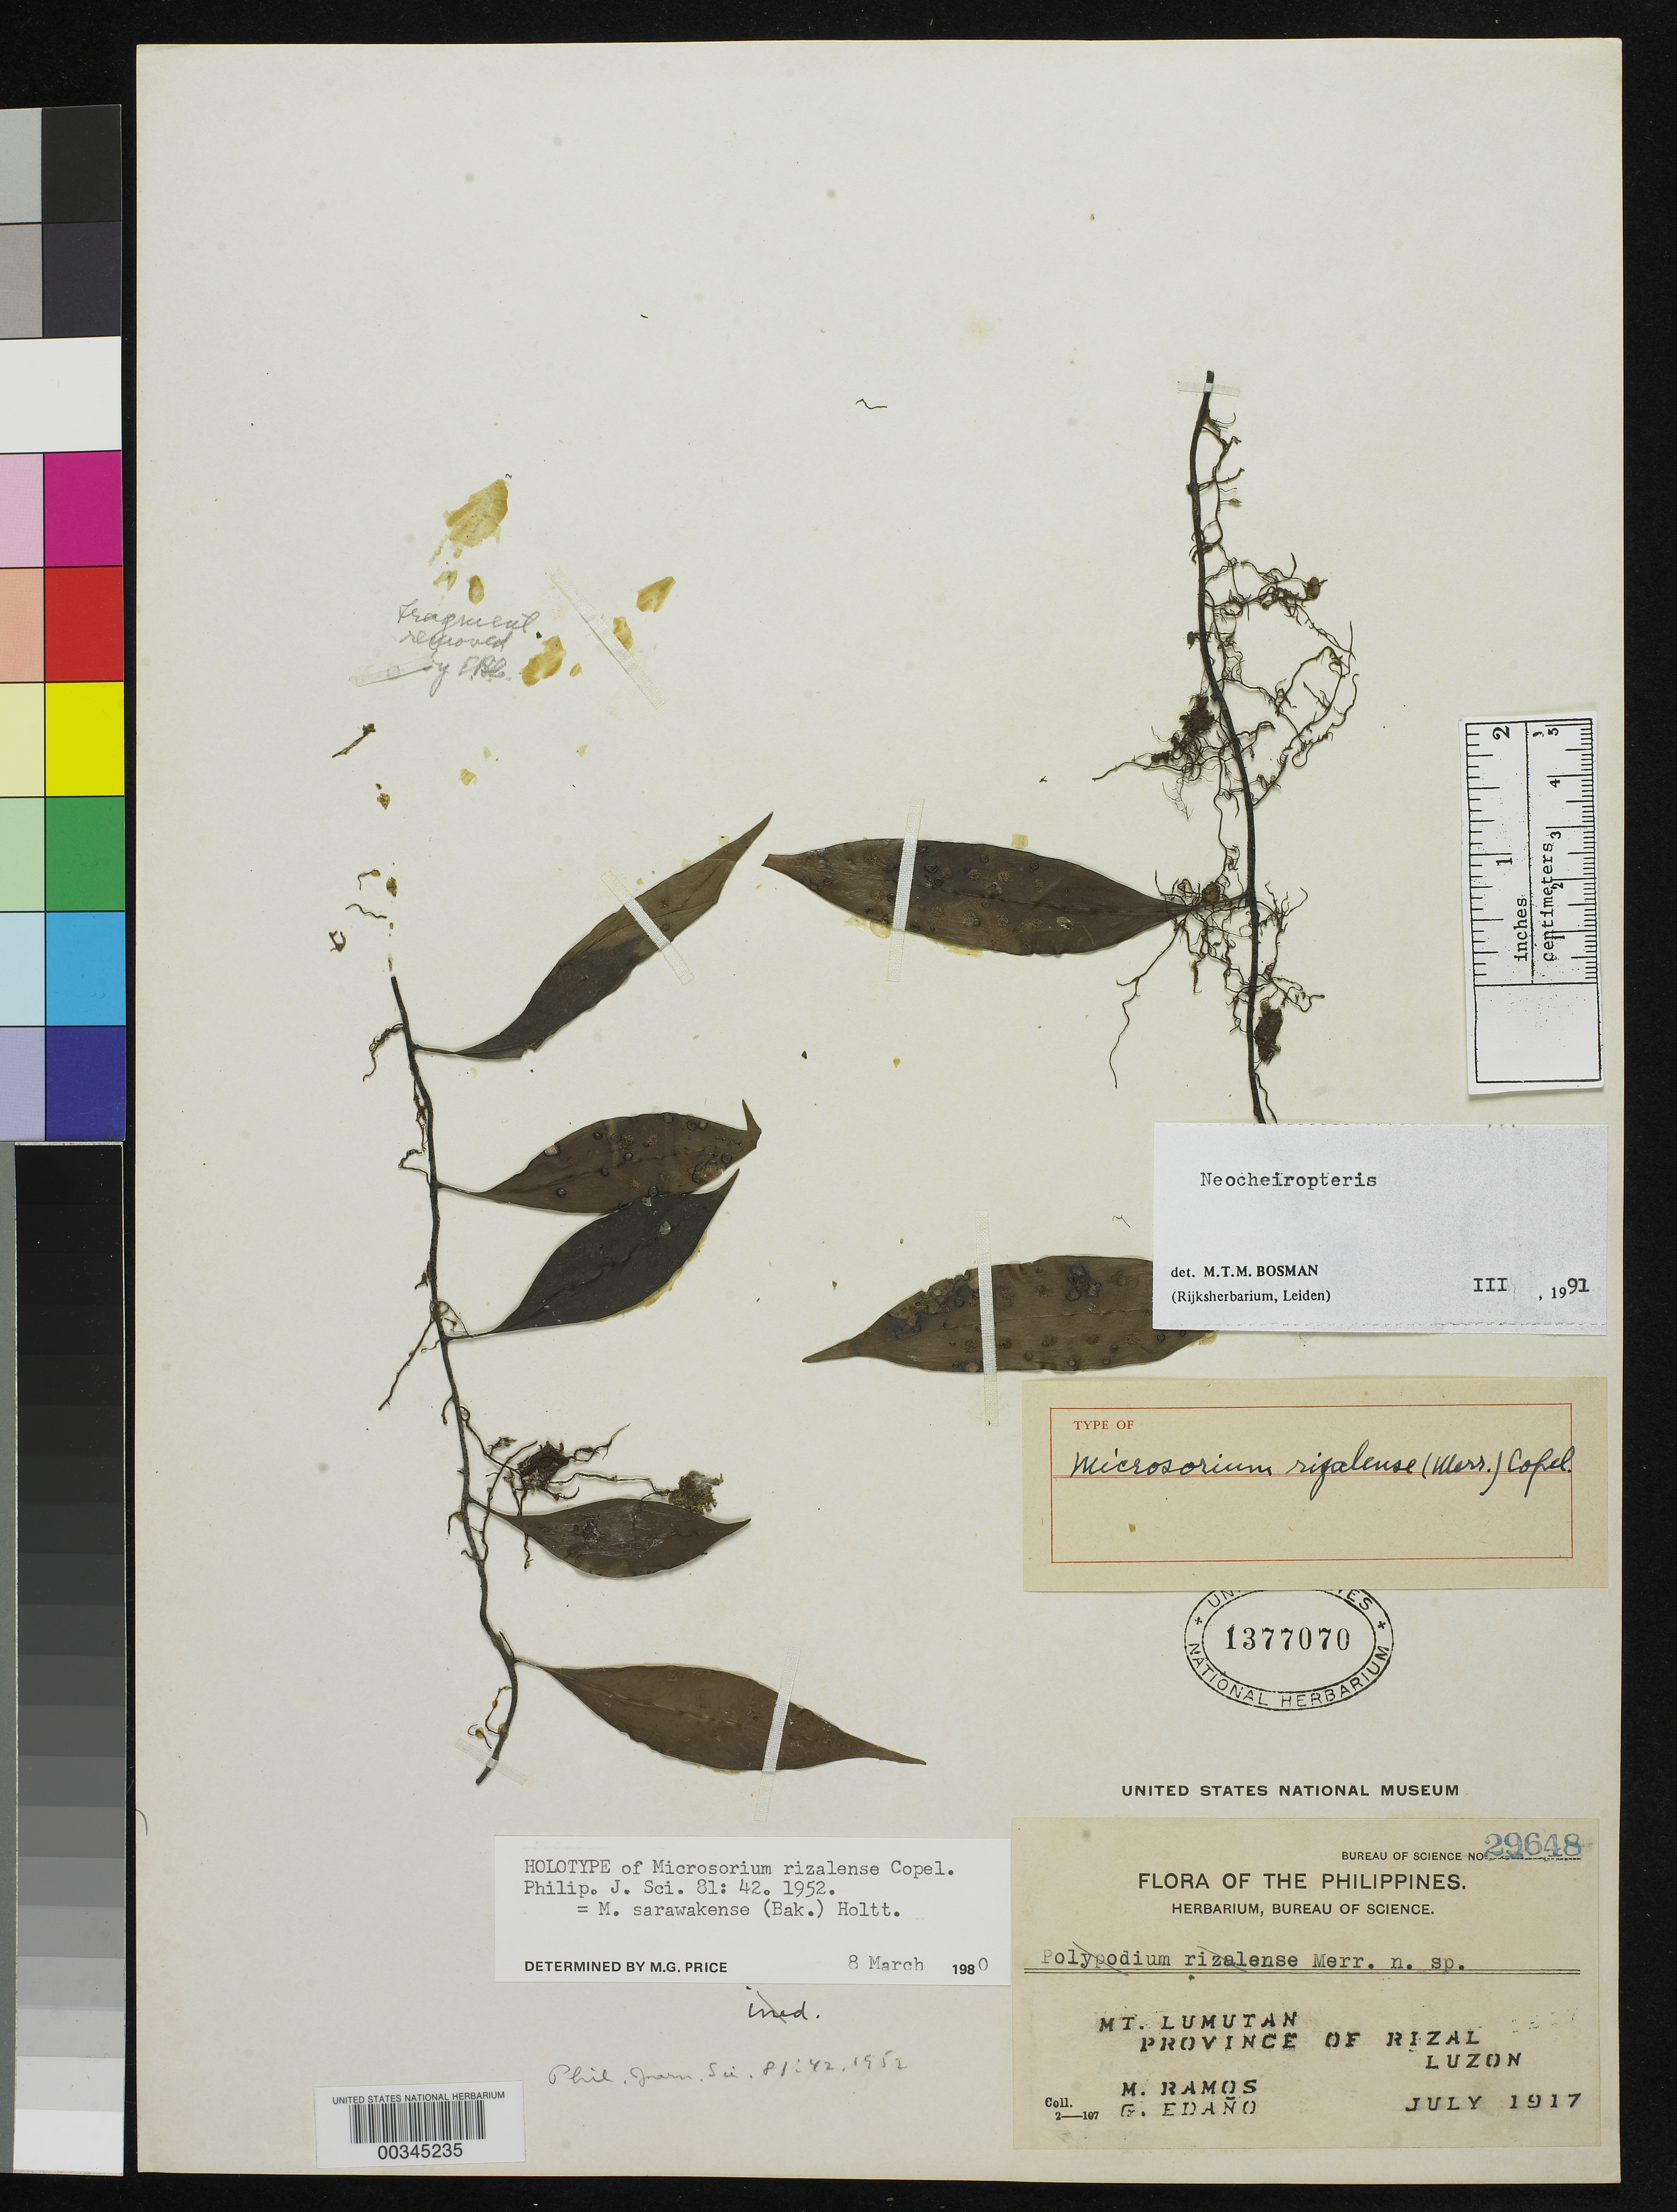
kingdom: Plantae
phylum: Tracheophyta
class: Polypodiopsida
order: Polypodiales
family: Polypodiaceae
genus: Microsorium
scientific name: Microsorium rizalense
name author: Copel.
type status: Holotype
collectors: M. Ramos & G. E. Edaño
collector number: Bur. Sci. 29648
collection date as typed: Jul 1917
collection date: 1917-07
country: Philippines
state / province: Calabarzon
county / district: Rizal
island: Luzon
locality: Mt. Lumutan.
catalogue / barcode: US 1377070